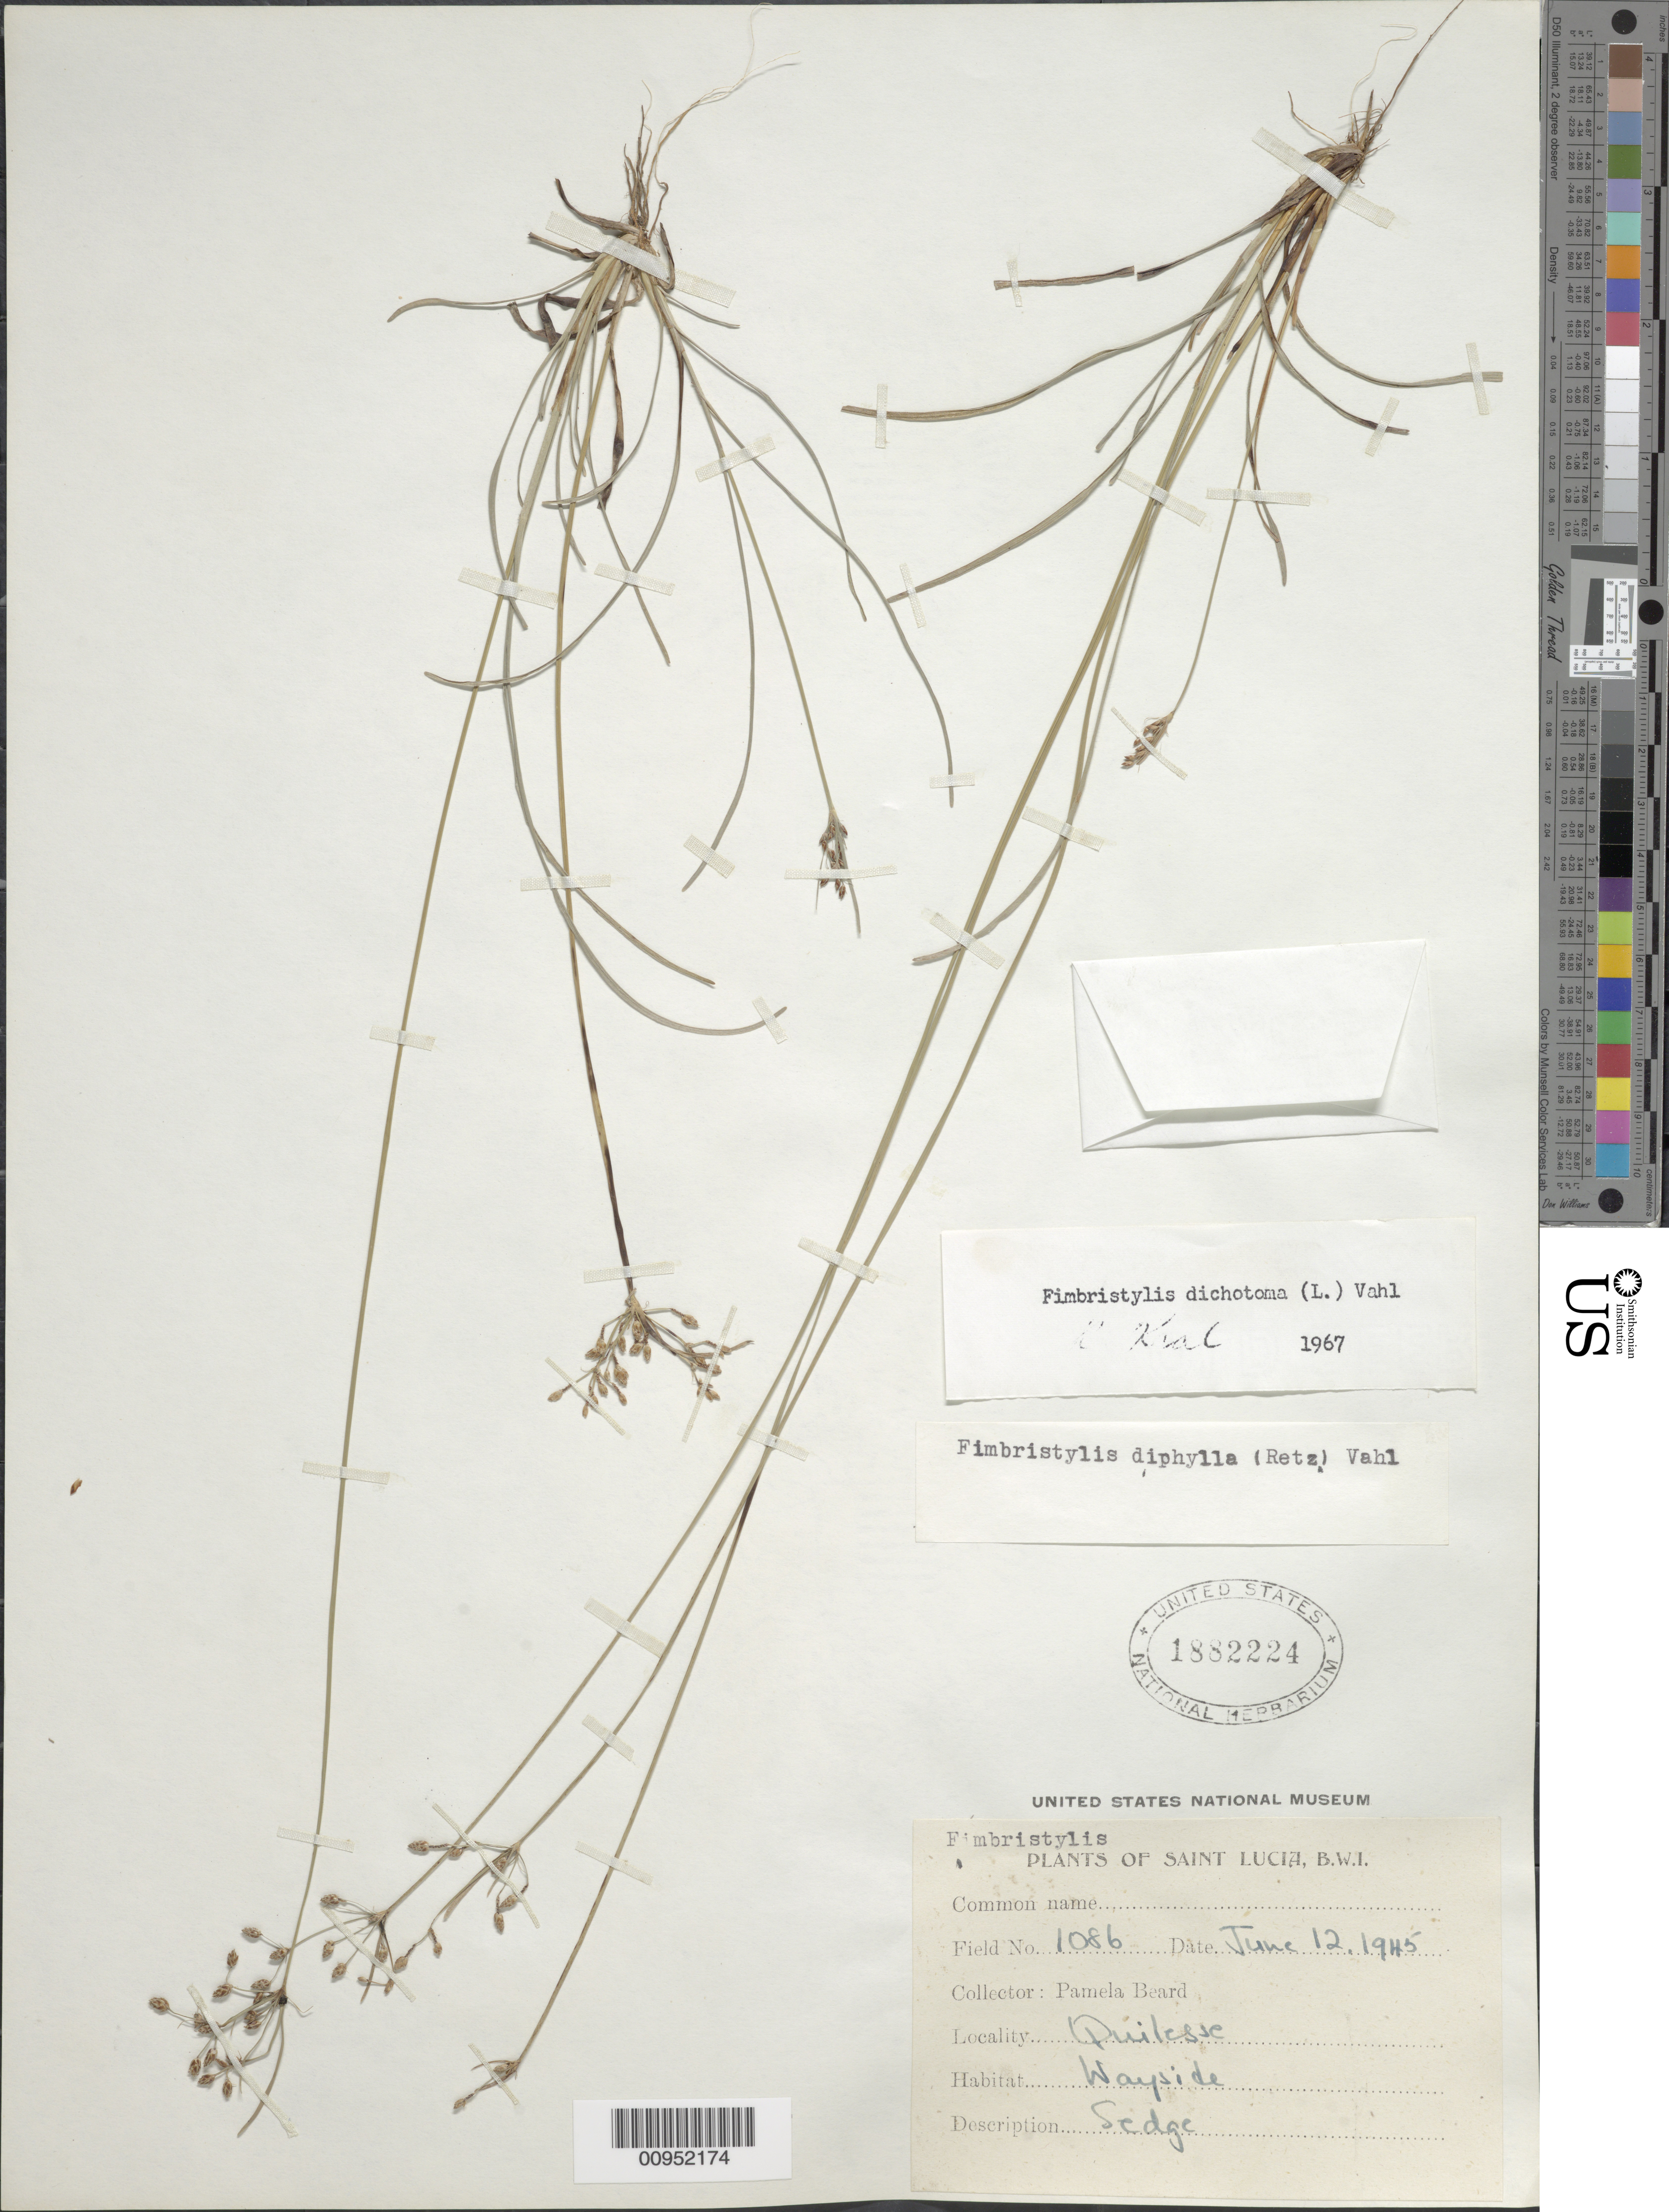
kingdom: Plantae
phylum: Tracheophyta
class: Liliopsida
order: Poales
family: Cyperaceae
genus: Fimbristylis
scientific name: Fimbristylis dichotoma subsp. dichotoma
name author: (L.) Vahl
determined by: Kral, Robert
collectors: P. Beard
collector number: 1086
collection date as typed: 12 Jun 1945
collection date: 1945-06-12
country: St. Lucia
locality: Quilesse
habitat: Wayside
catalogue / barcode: US 1882224